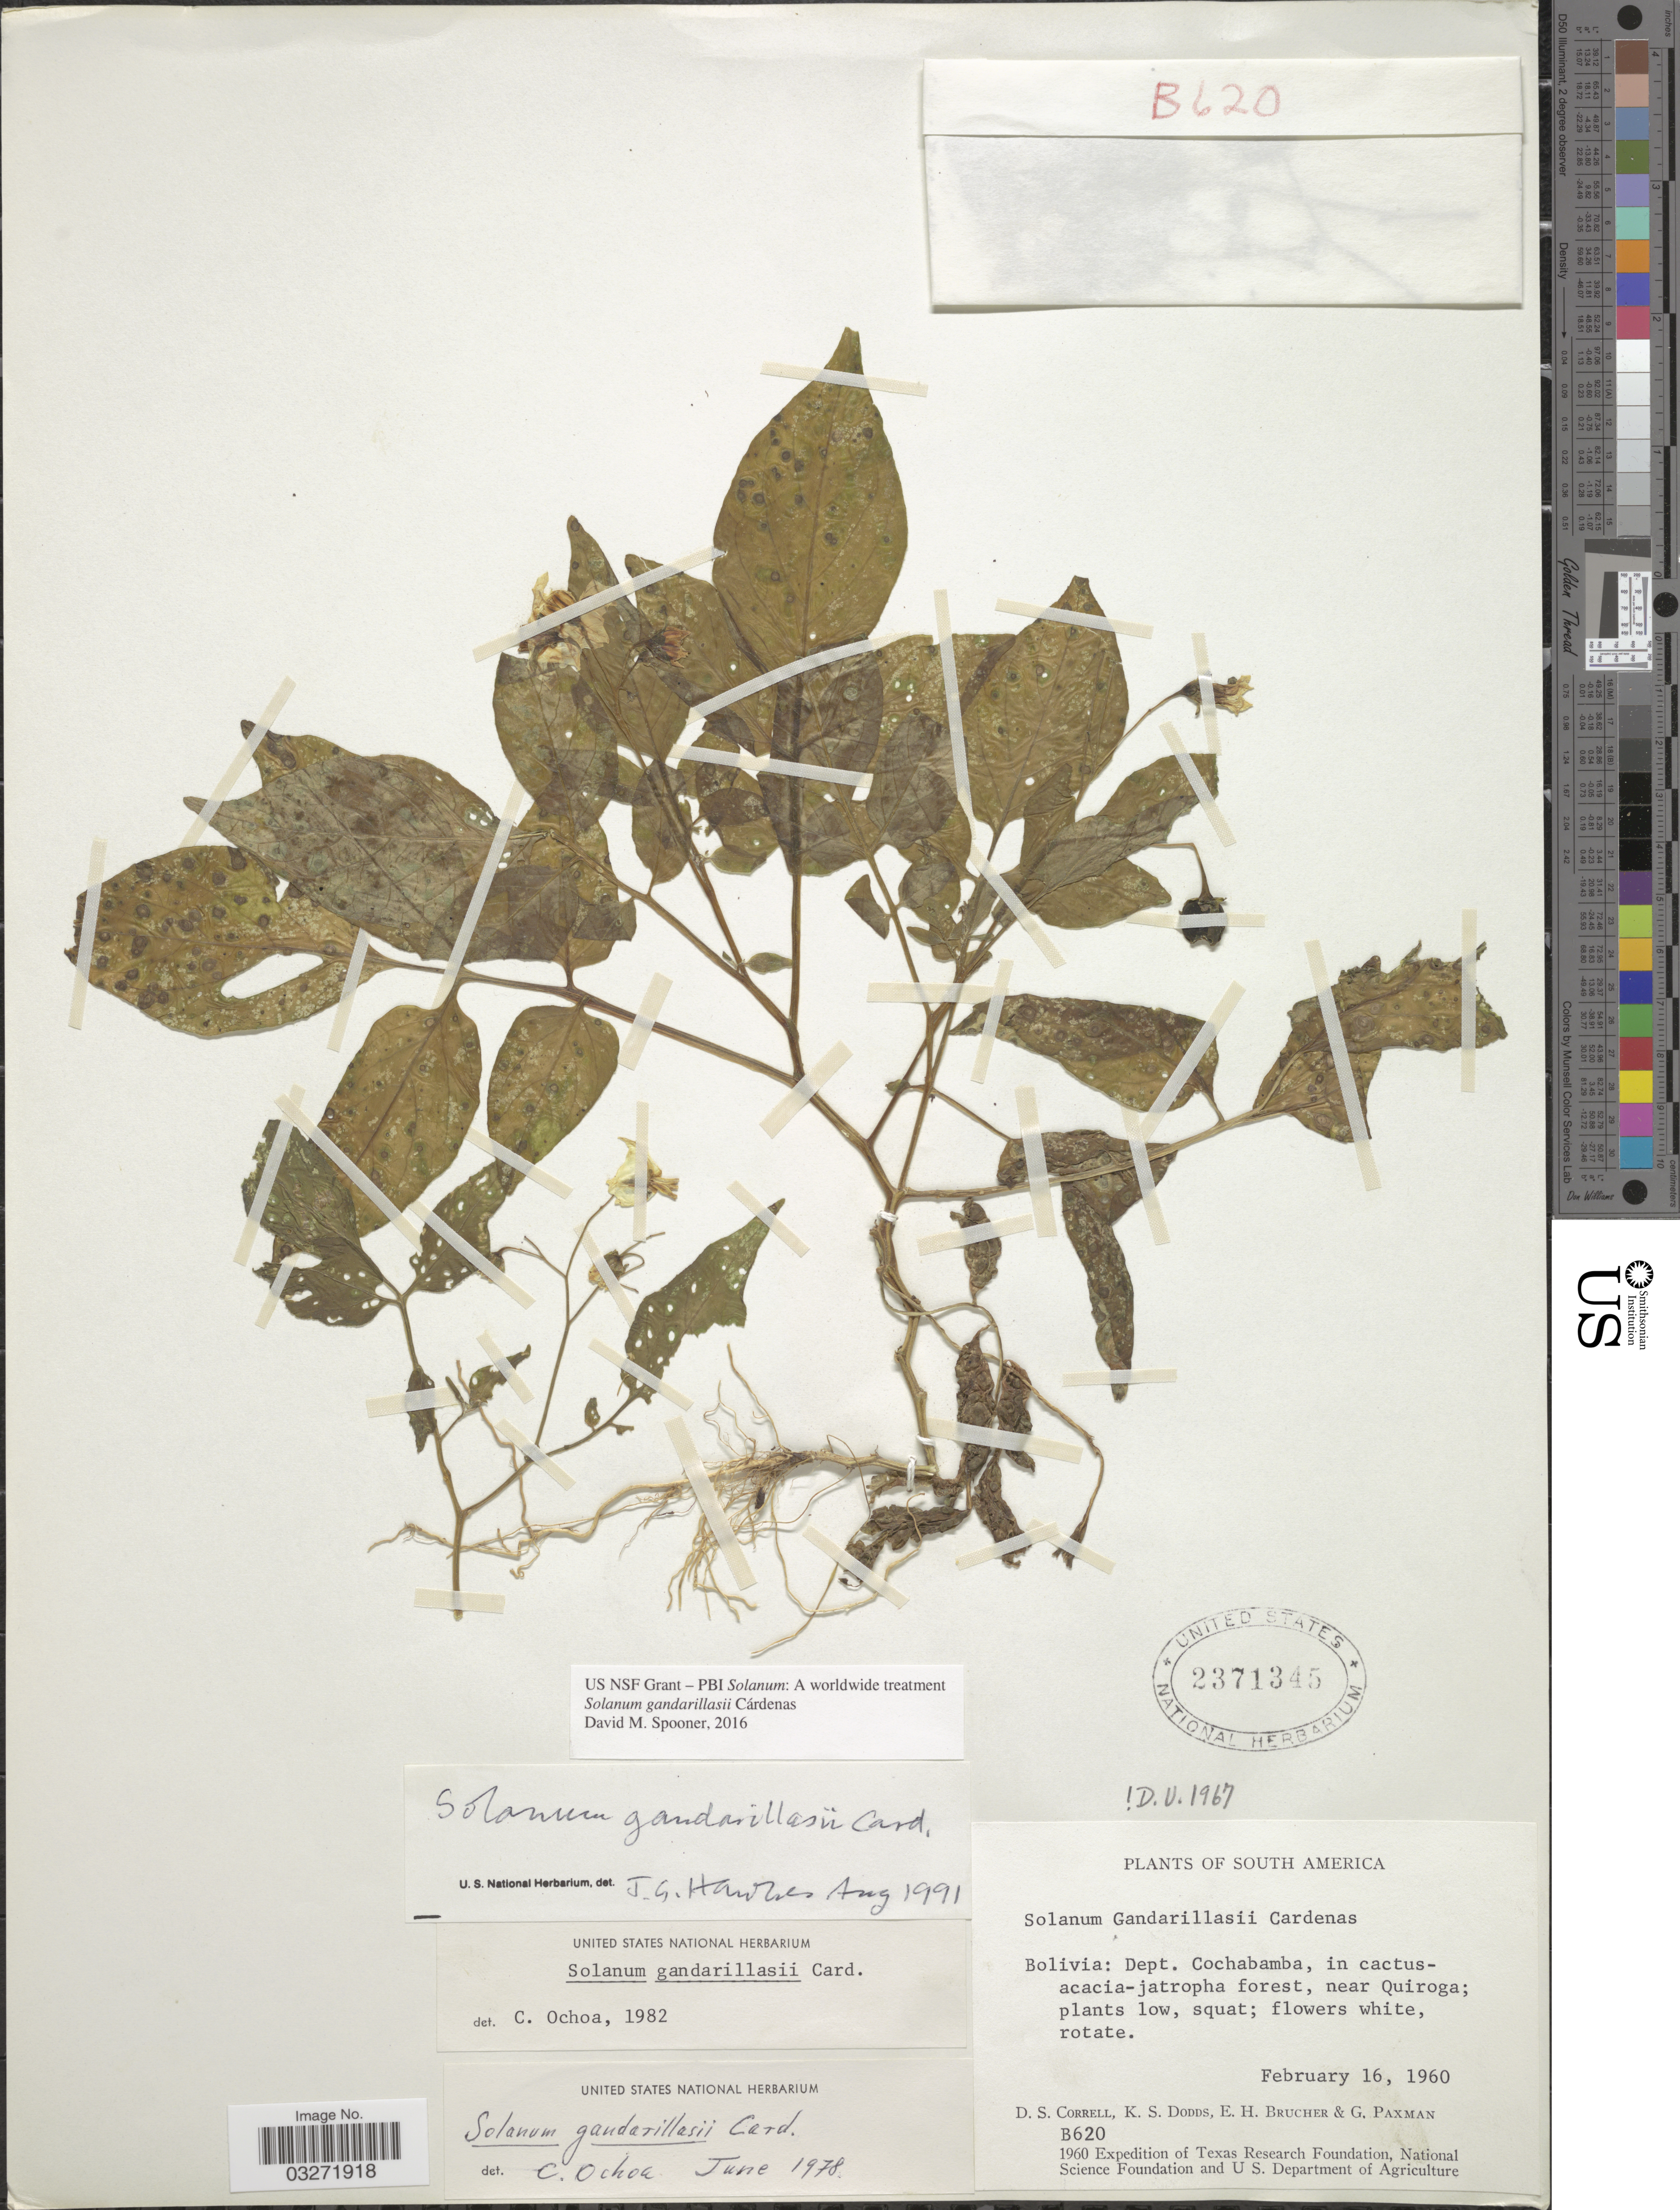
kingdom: Plantae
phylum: Tracheophyta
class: Magnoliopsida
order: Solanales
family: Solanaceae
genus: Solanum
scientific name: Solanum gandarillasii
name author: Cardenas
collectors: D. S. Correll, K. Dodds, E. Brucher & G. Paxman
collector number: B620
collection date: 1960-02-16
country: Bolivia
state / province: Cochabamba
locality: Dept. Cochabamba, in cactus-acacia-jatropha forest, near Quiroga.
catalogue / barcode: US 2371345